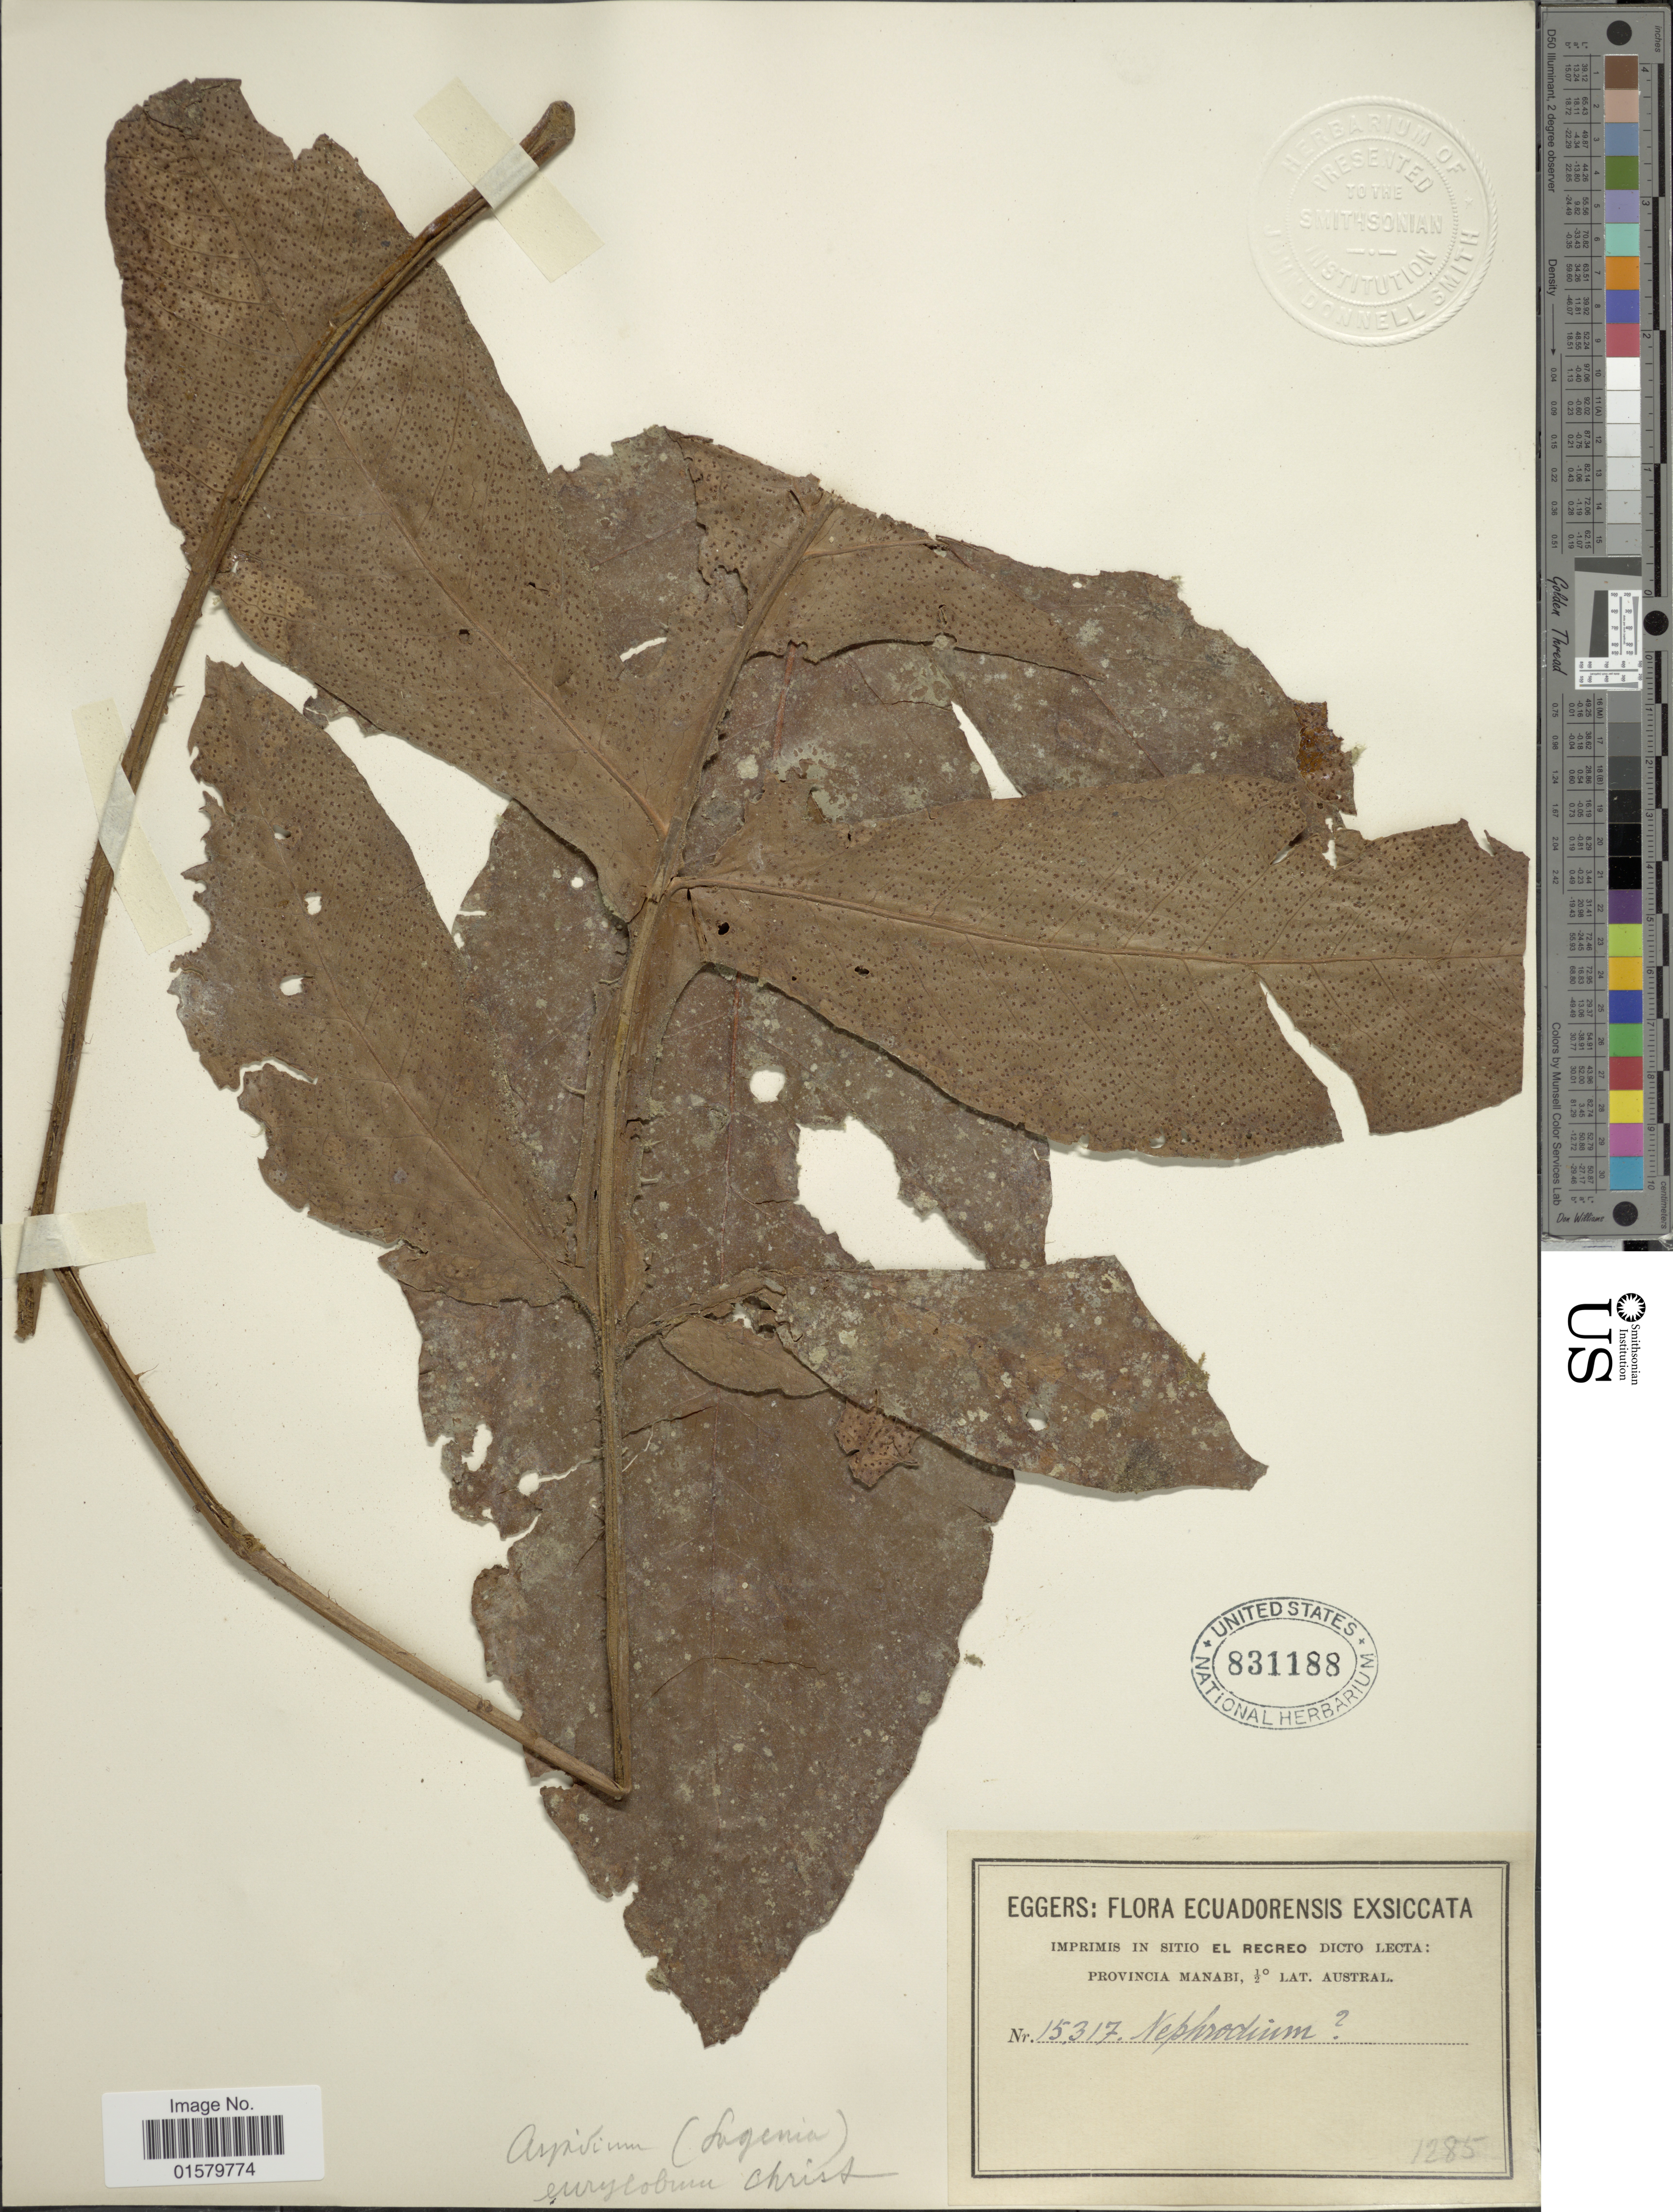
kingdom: Plantae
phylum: Tracheophyta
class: Polypodiopsida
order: Polypodiales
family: Tectariaceae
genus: Tectaria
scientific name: Tectaria nicotianifolia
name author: (Baker) C. Chr.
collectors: -. Eggers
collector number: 15317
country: Ecuador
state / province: Manabí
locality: Imprimis in sitio El Recreo dicto lecta, Austral.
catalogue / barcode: US 831188